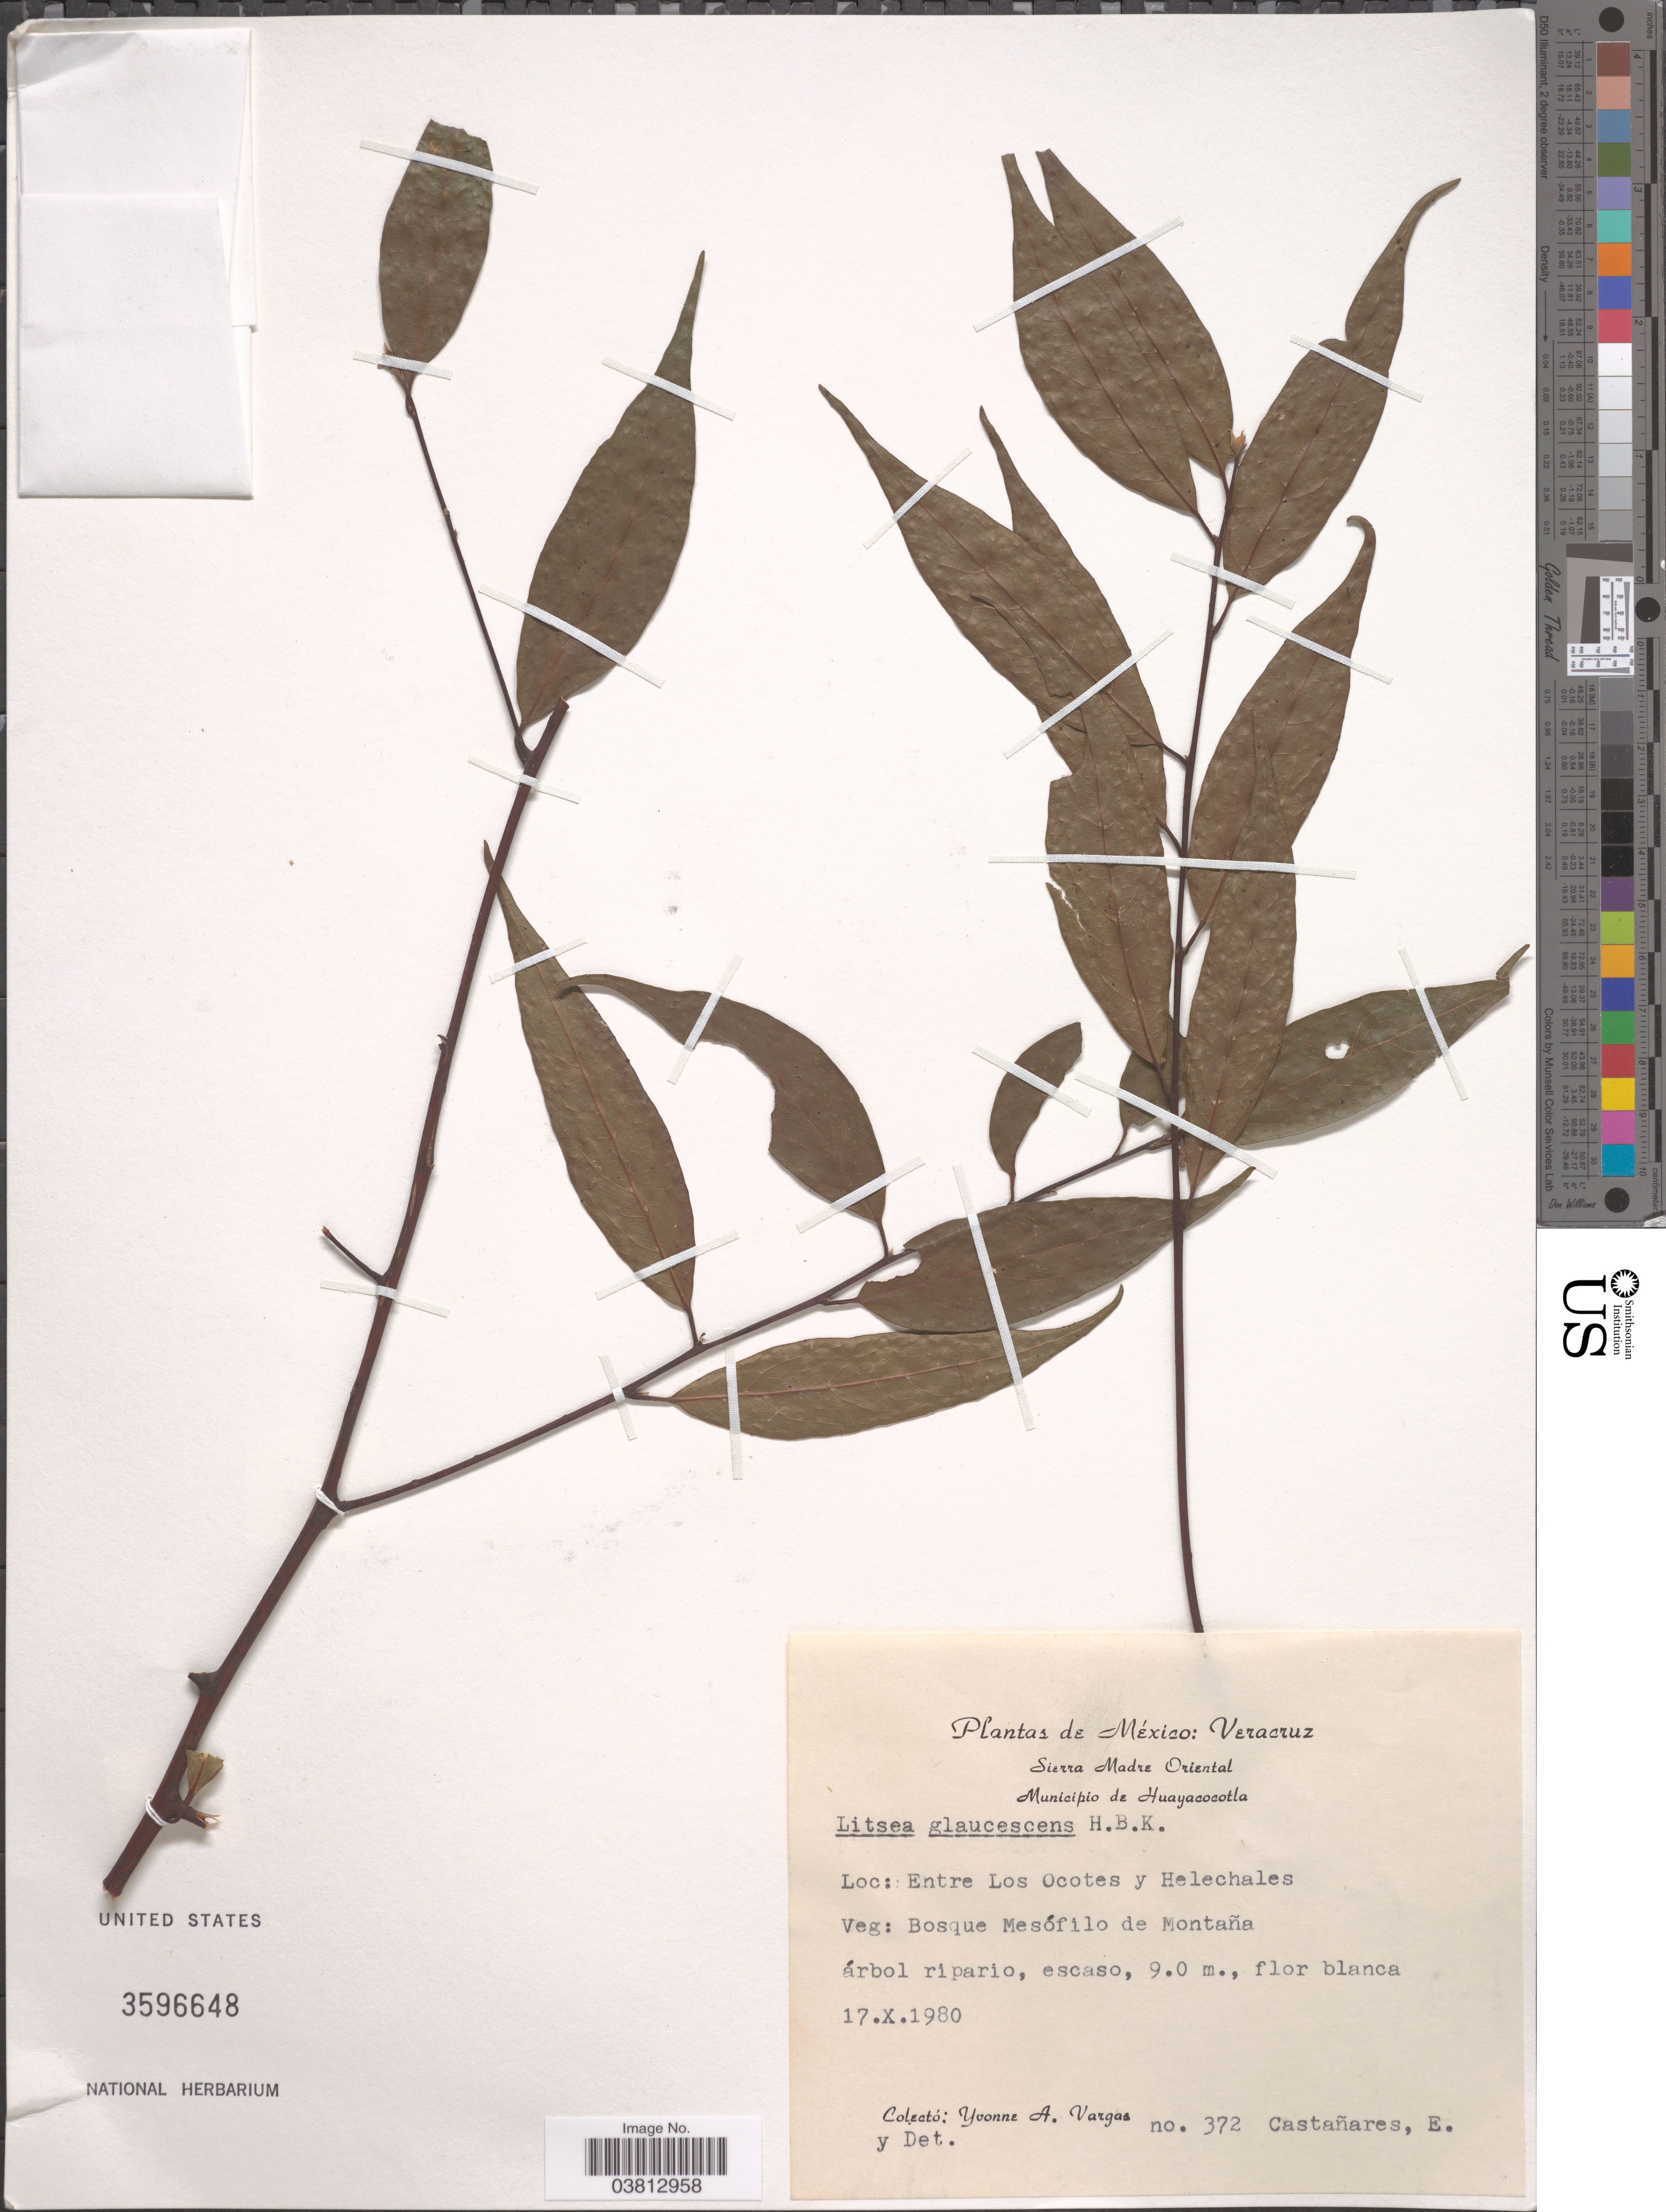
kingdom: Plantae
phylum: Tracheophyta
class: Magnoliopsida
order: Laurales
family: Lauraceae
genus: Litsea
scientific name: Litsea glaucescens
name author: Kunth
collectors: Y. Vargas & E. Castañares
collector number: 372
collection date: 1980-10-17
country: Mexico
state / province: Veracruz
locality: Veracruz. Sierra Madre Oriental. Municipio de Huayacocotla. Entre Los Ocotes y Helechales.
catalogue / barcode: US 3596648